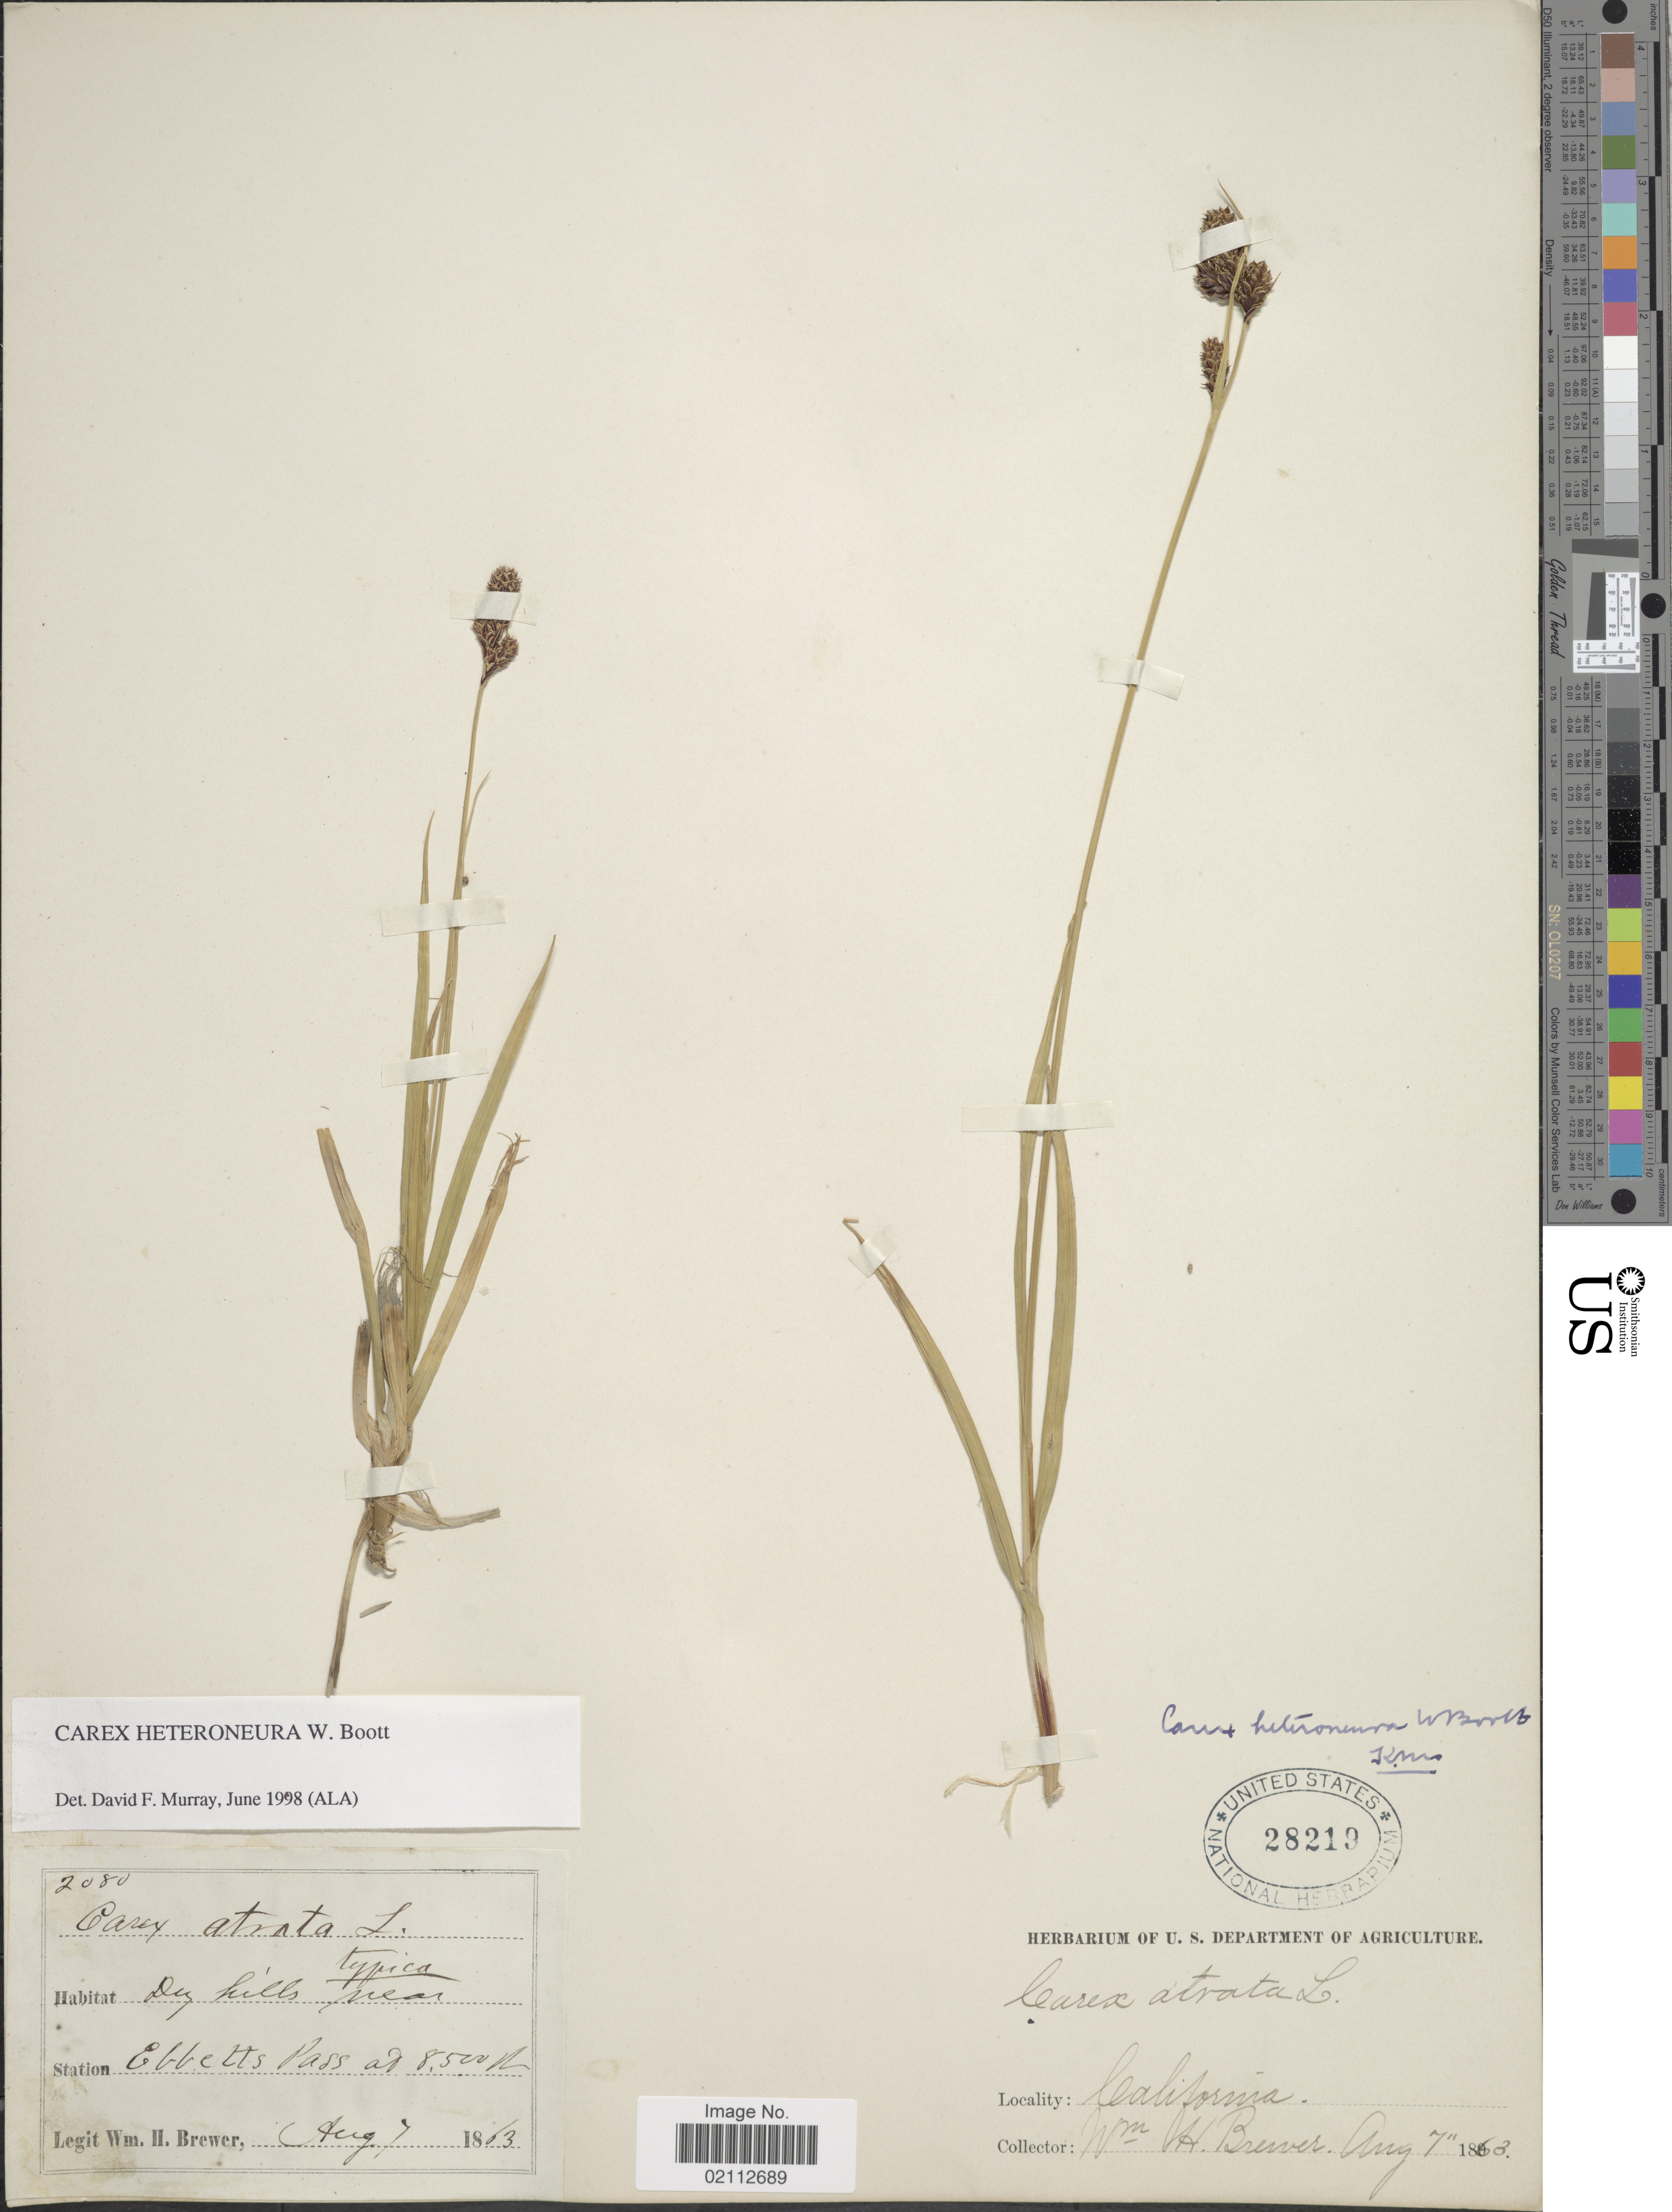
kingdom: Plantae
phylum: Tracheophyta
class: Liliopsida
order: Poales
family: Cyperaceae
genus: Carex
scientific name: Carex heteroneura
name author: S. Watson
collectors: W. H. Brewer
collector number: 2080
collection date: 1863-08-07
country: United States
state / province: California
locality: Ebbett's Pass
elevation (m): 2591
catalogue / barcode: US 28219